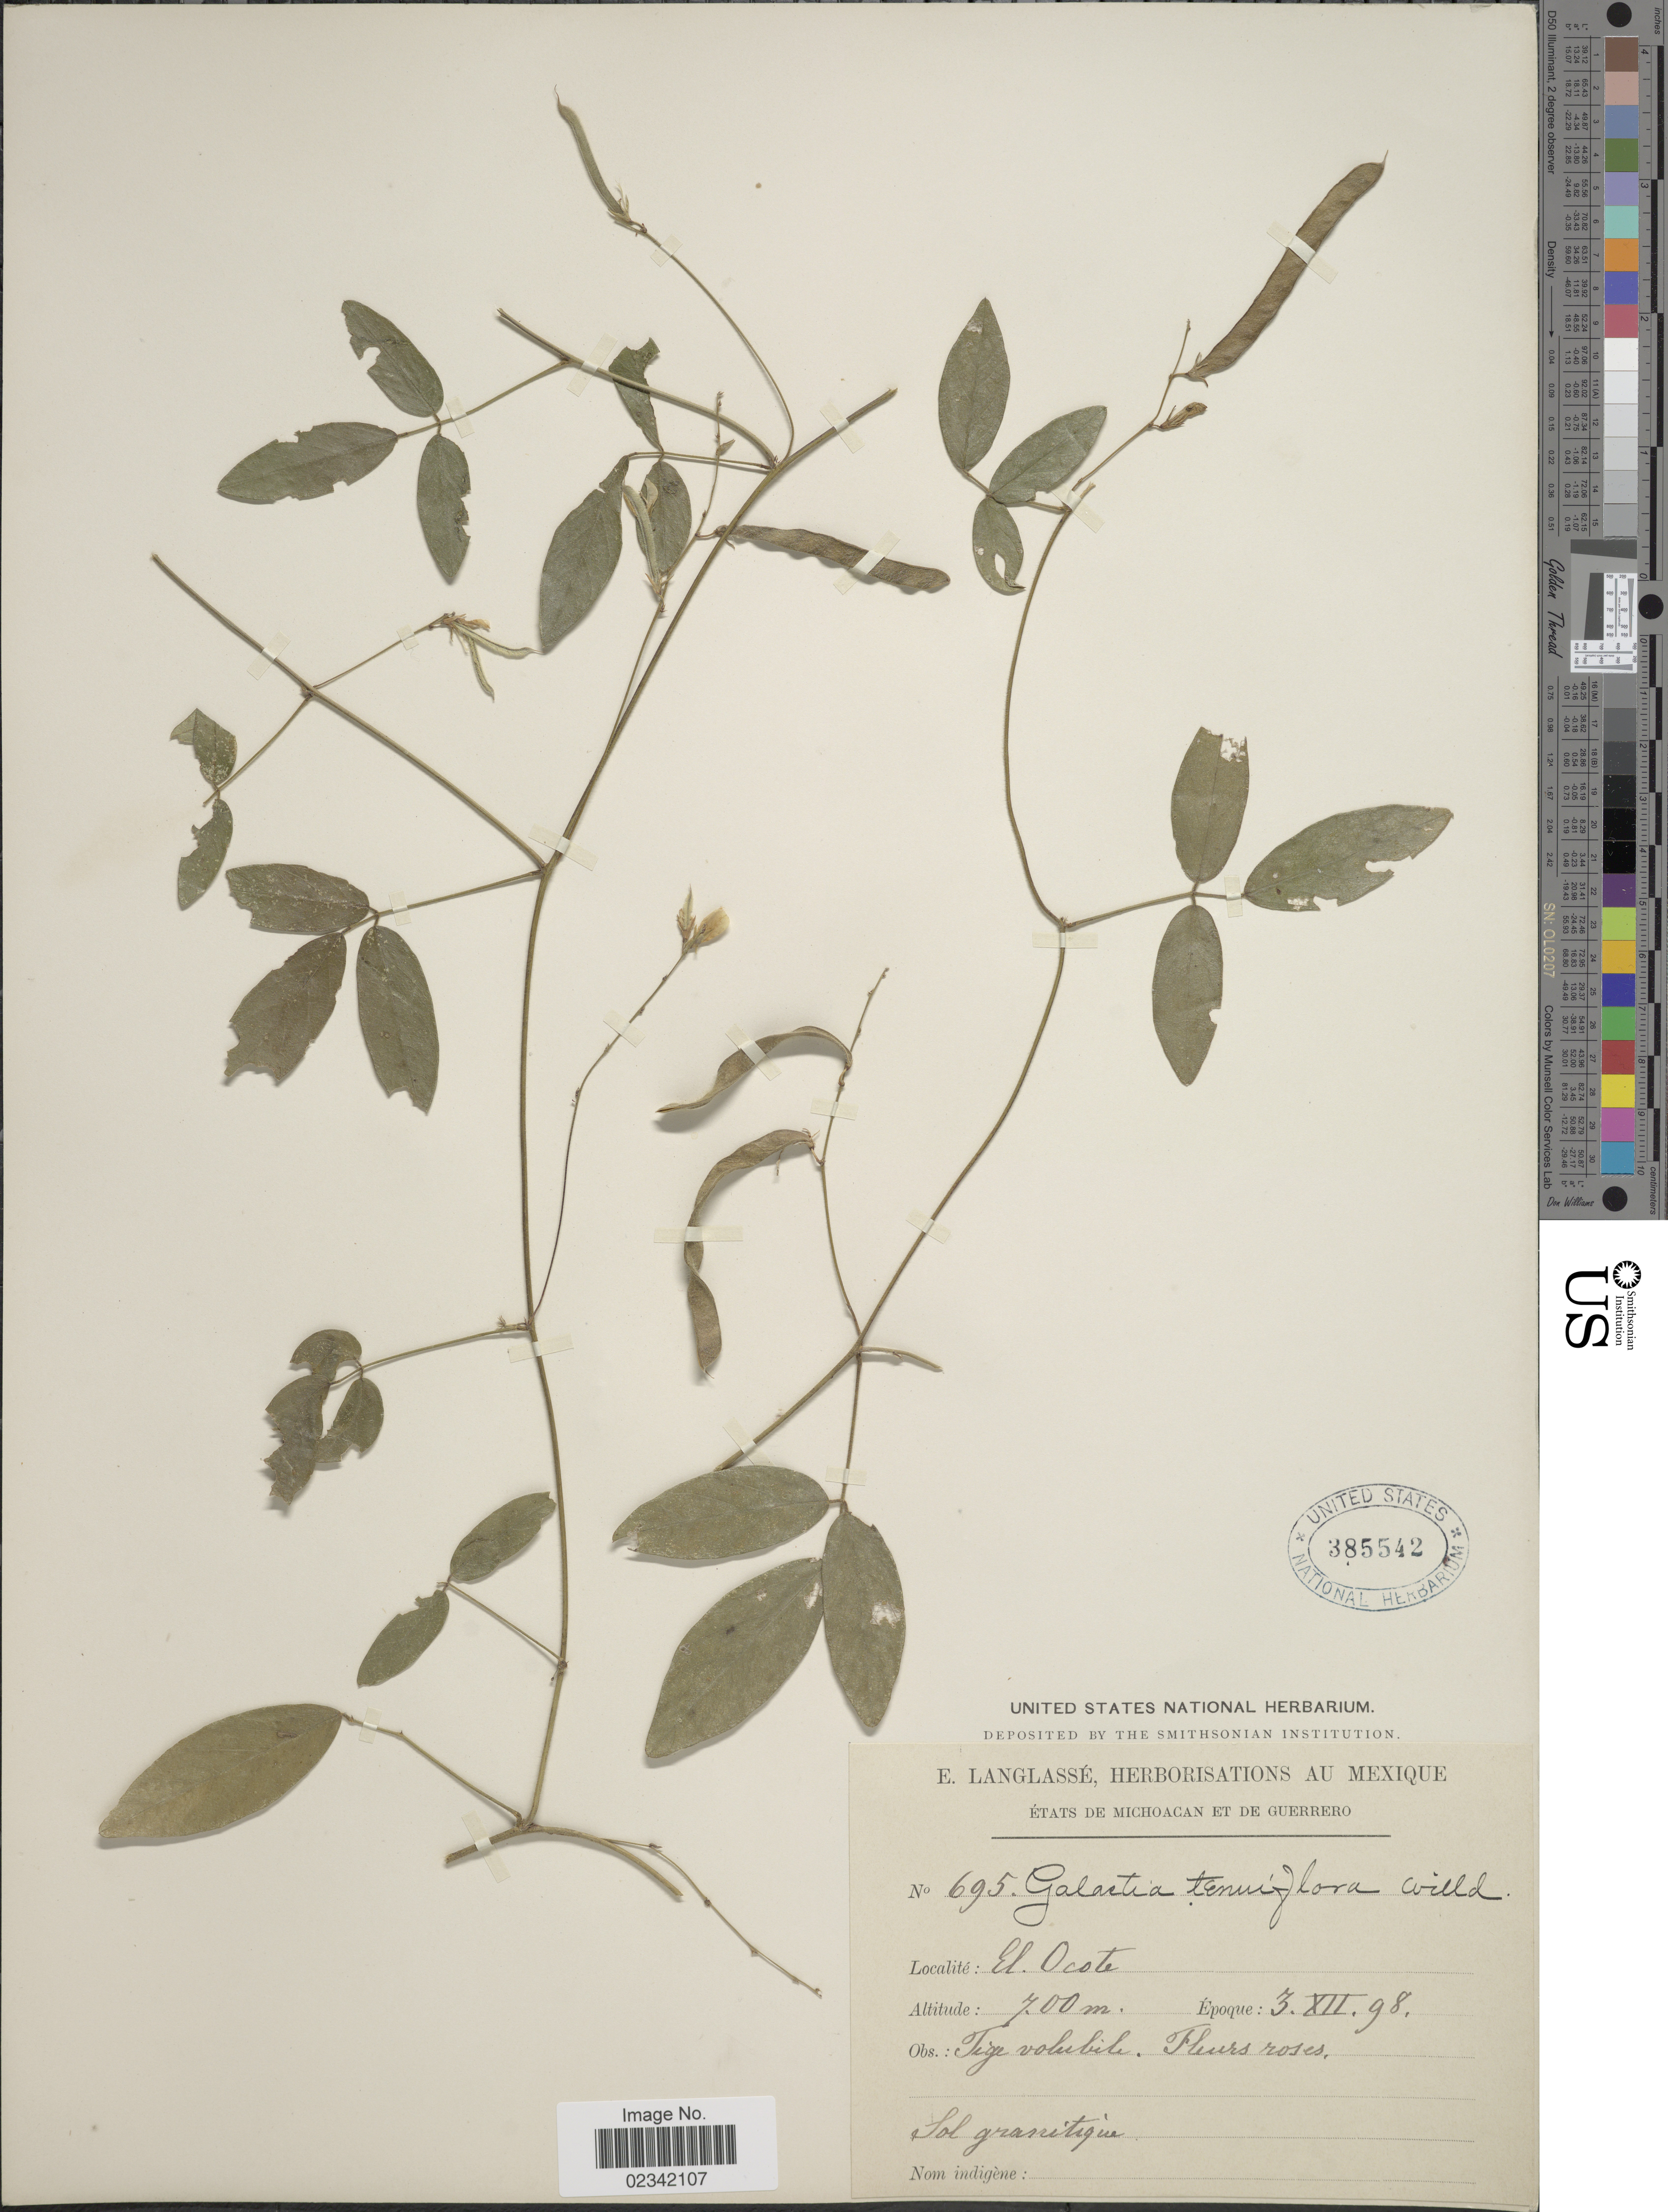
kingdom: Plantae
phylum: Tracheophyta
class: Magnoliopsida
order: Fabales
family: Fabaceae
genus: Galactia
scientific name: Galactia striata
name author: (Jacq.) Urb.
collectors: E. Langlassé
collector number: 695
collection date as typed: Transcribed d/m/y: 3/12/98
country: Mexico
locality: Etats de Michoacan et de Guerrero, El Ocote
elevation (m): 700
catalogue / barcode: US 385542